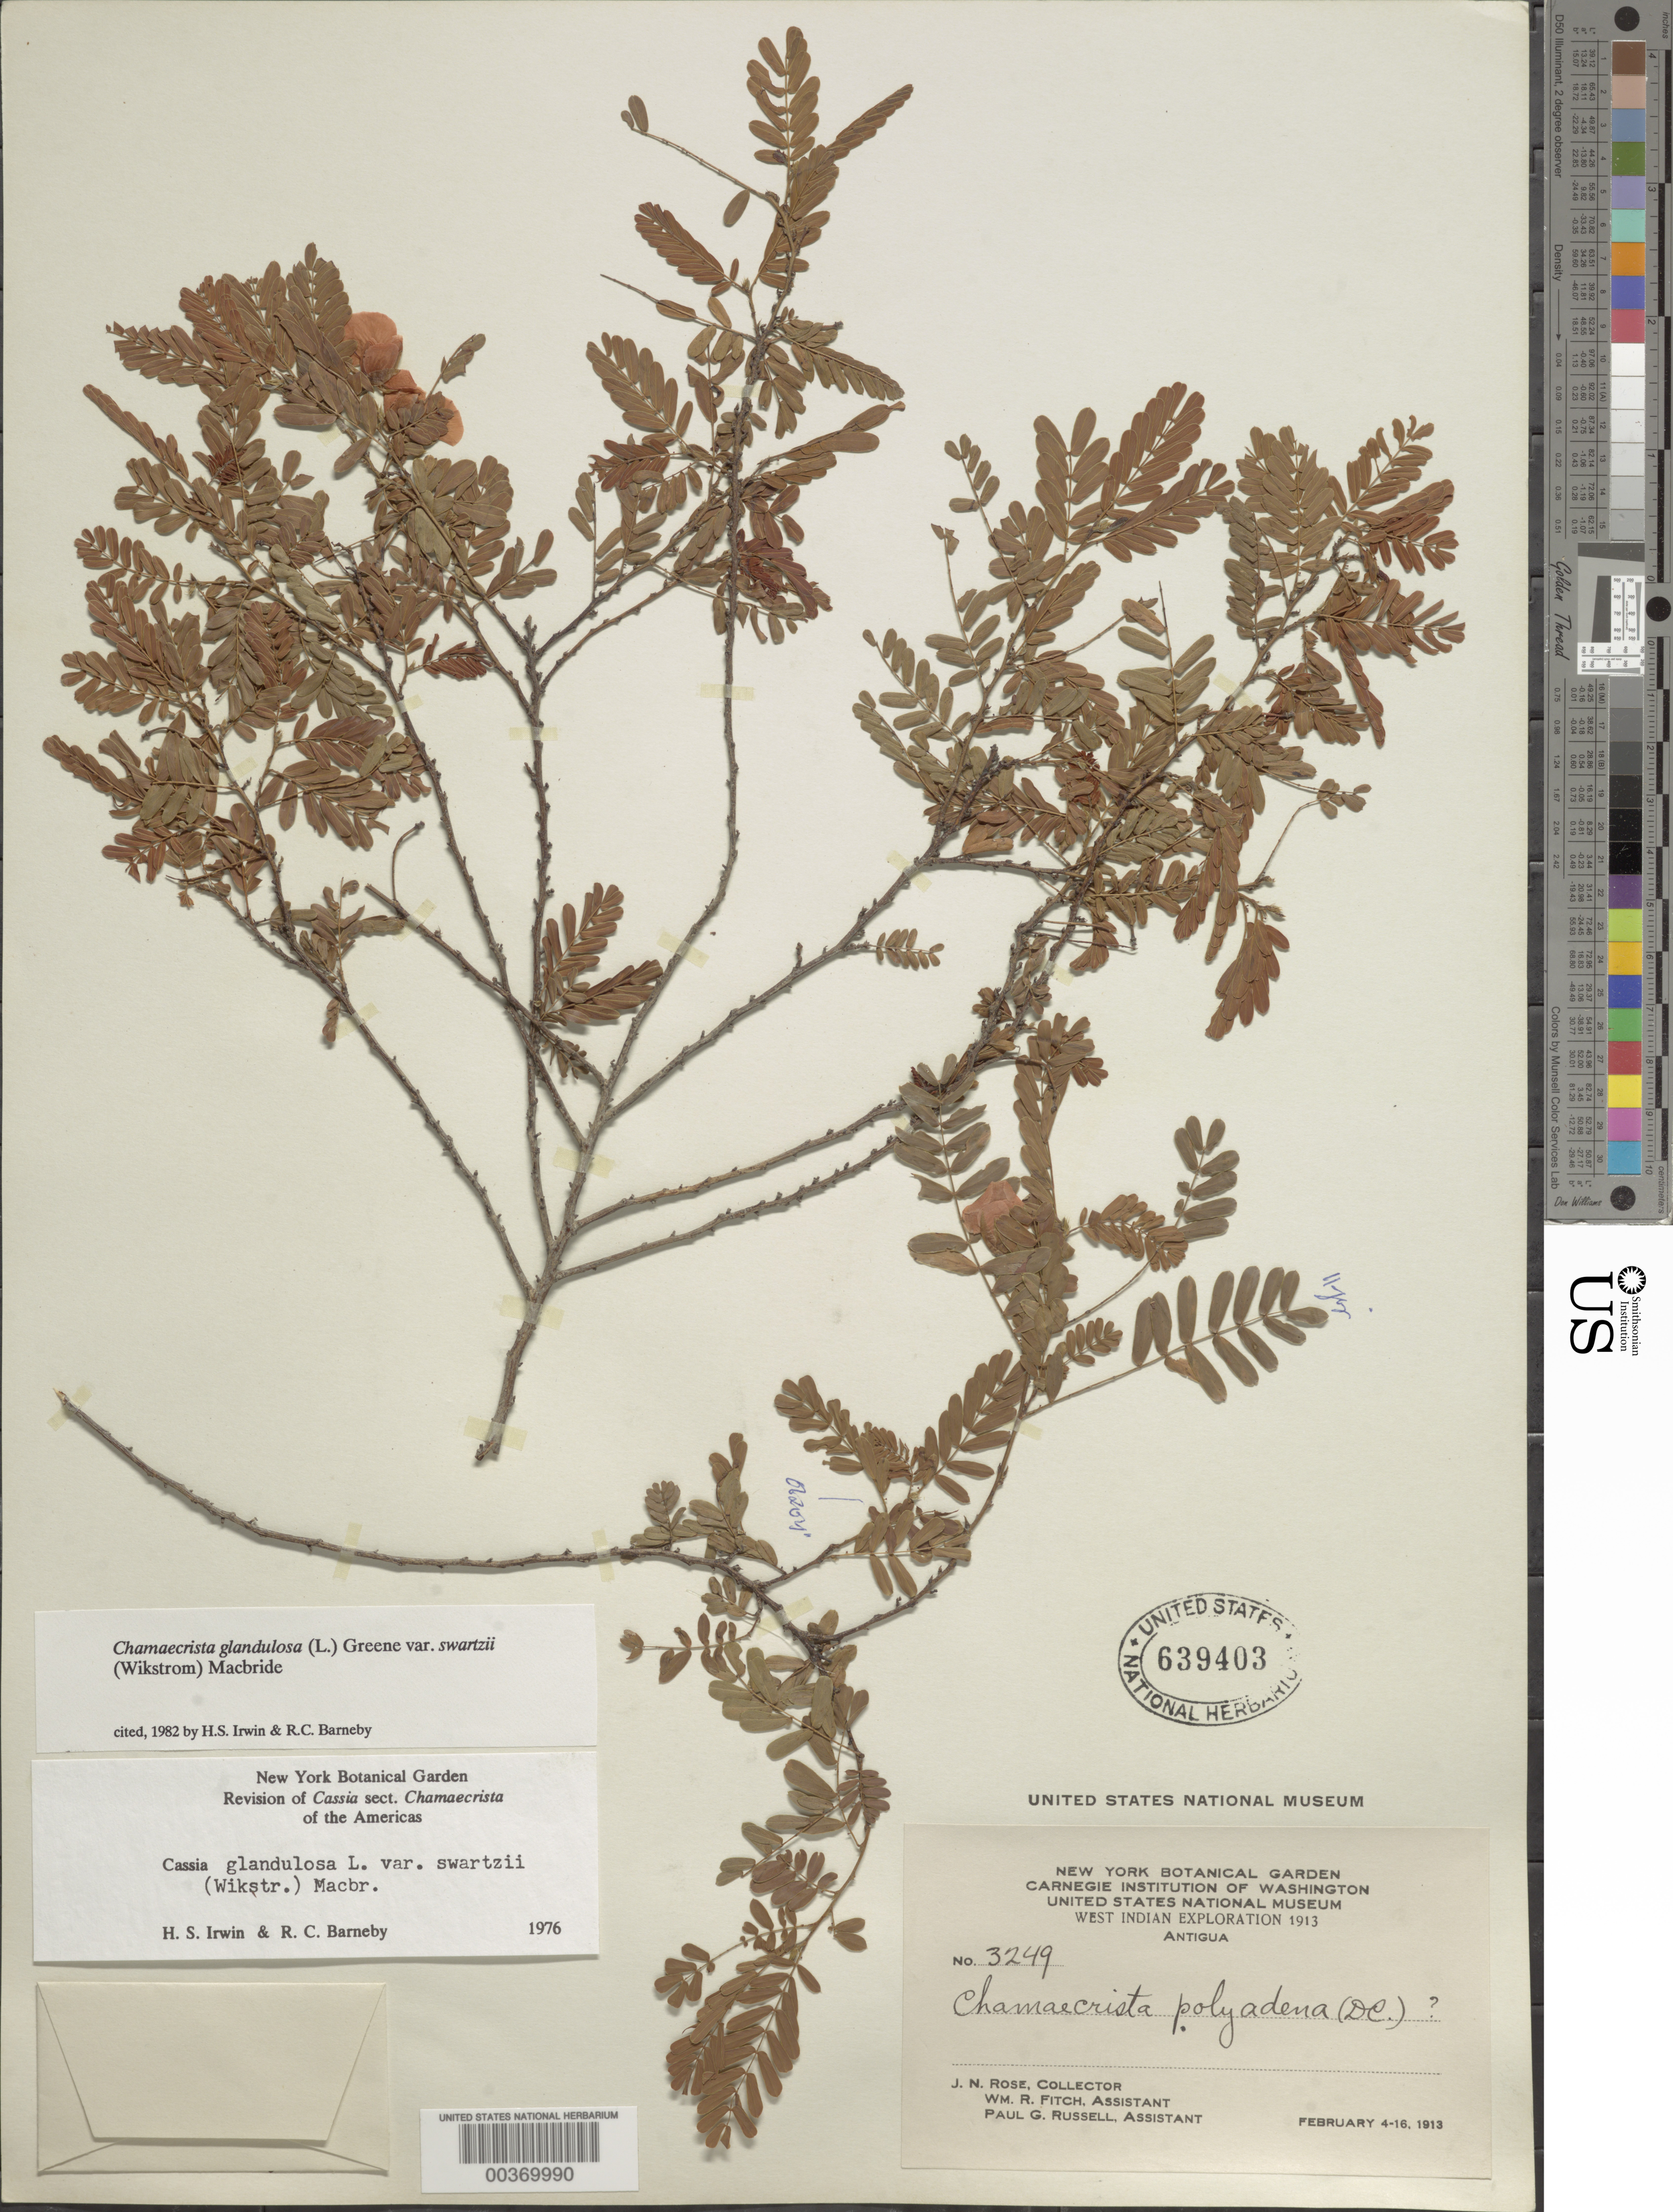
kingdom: Plantae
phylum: Tracheophyta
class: Magnoliopsida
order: Fabales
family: Fabaceae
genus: Chamaecrista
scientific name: Chamaecrista glandulosa var. swartzii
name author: (Wikstr.) H.S. Irwin & Barneby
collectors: J. N. Rose, W. R. Fitch & P. G. Russell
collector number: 3249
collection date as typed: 04 Feb 1913 to 16 Feb 1913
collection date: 1913-02-04/1913-02-16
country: Antigua and Barbuda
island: Antigua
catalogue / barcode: US 639403